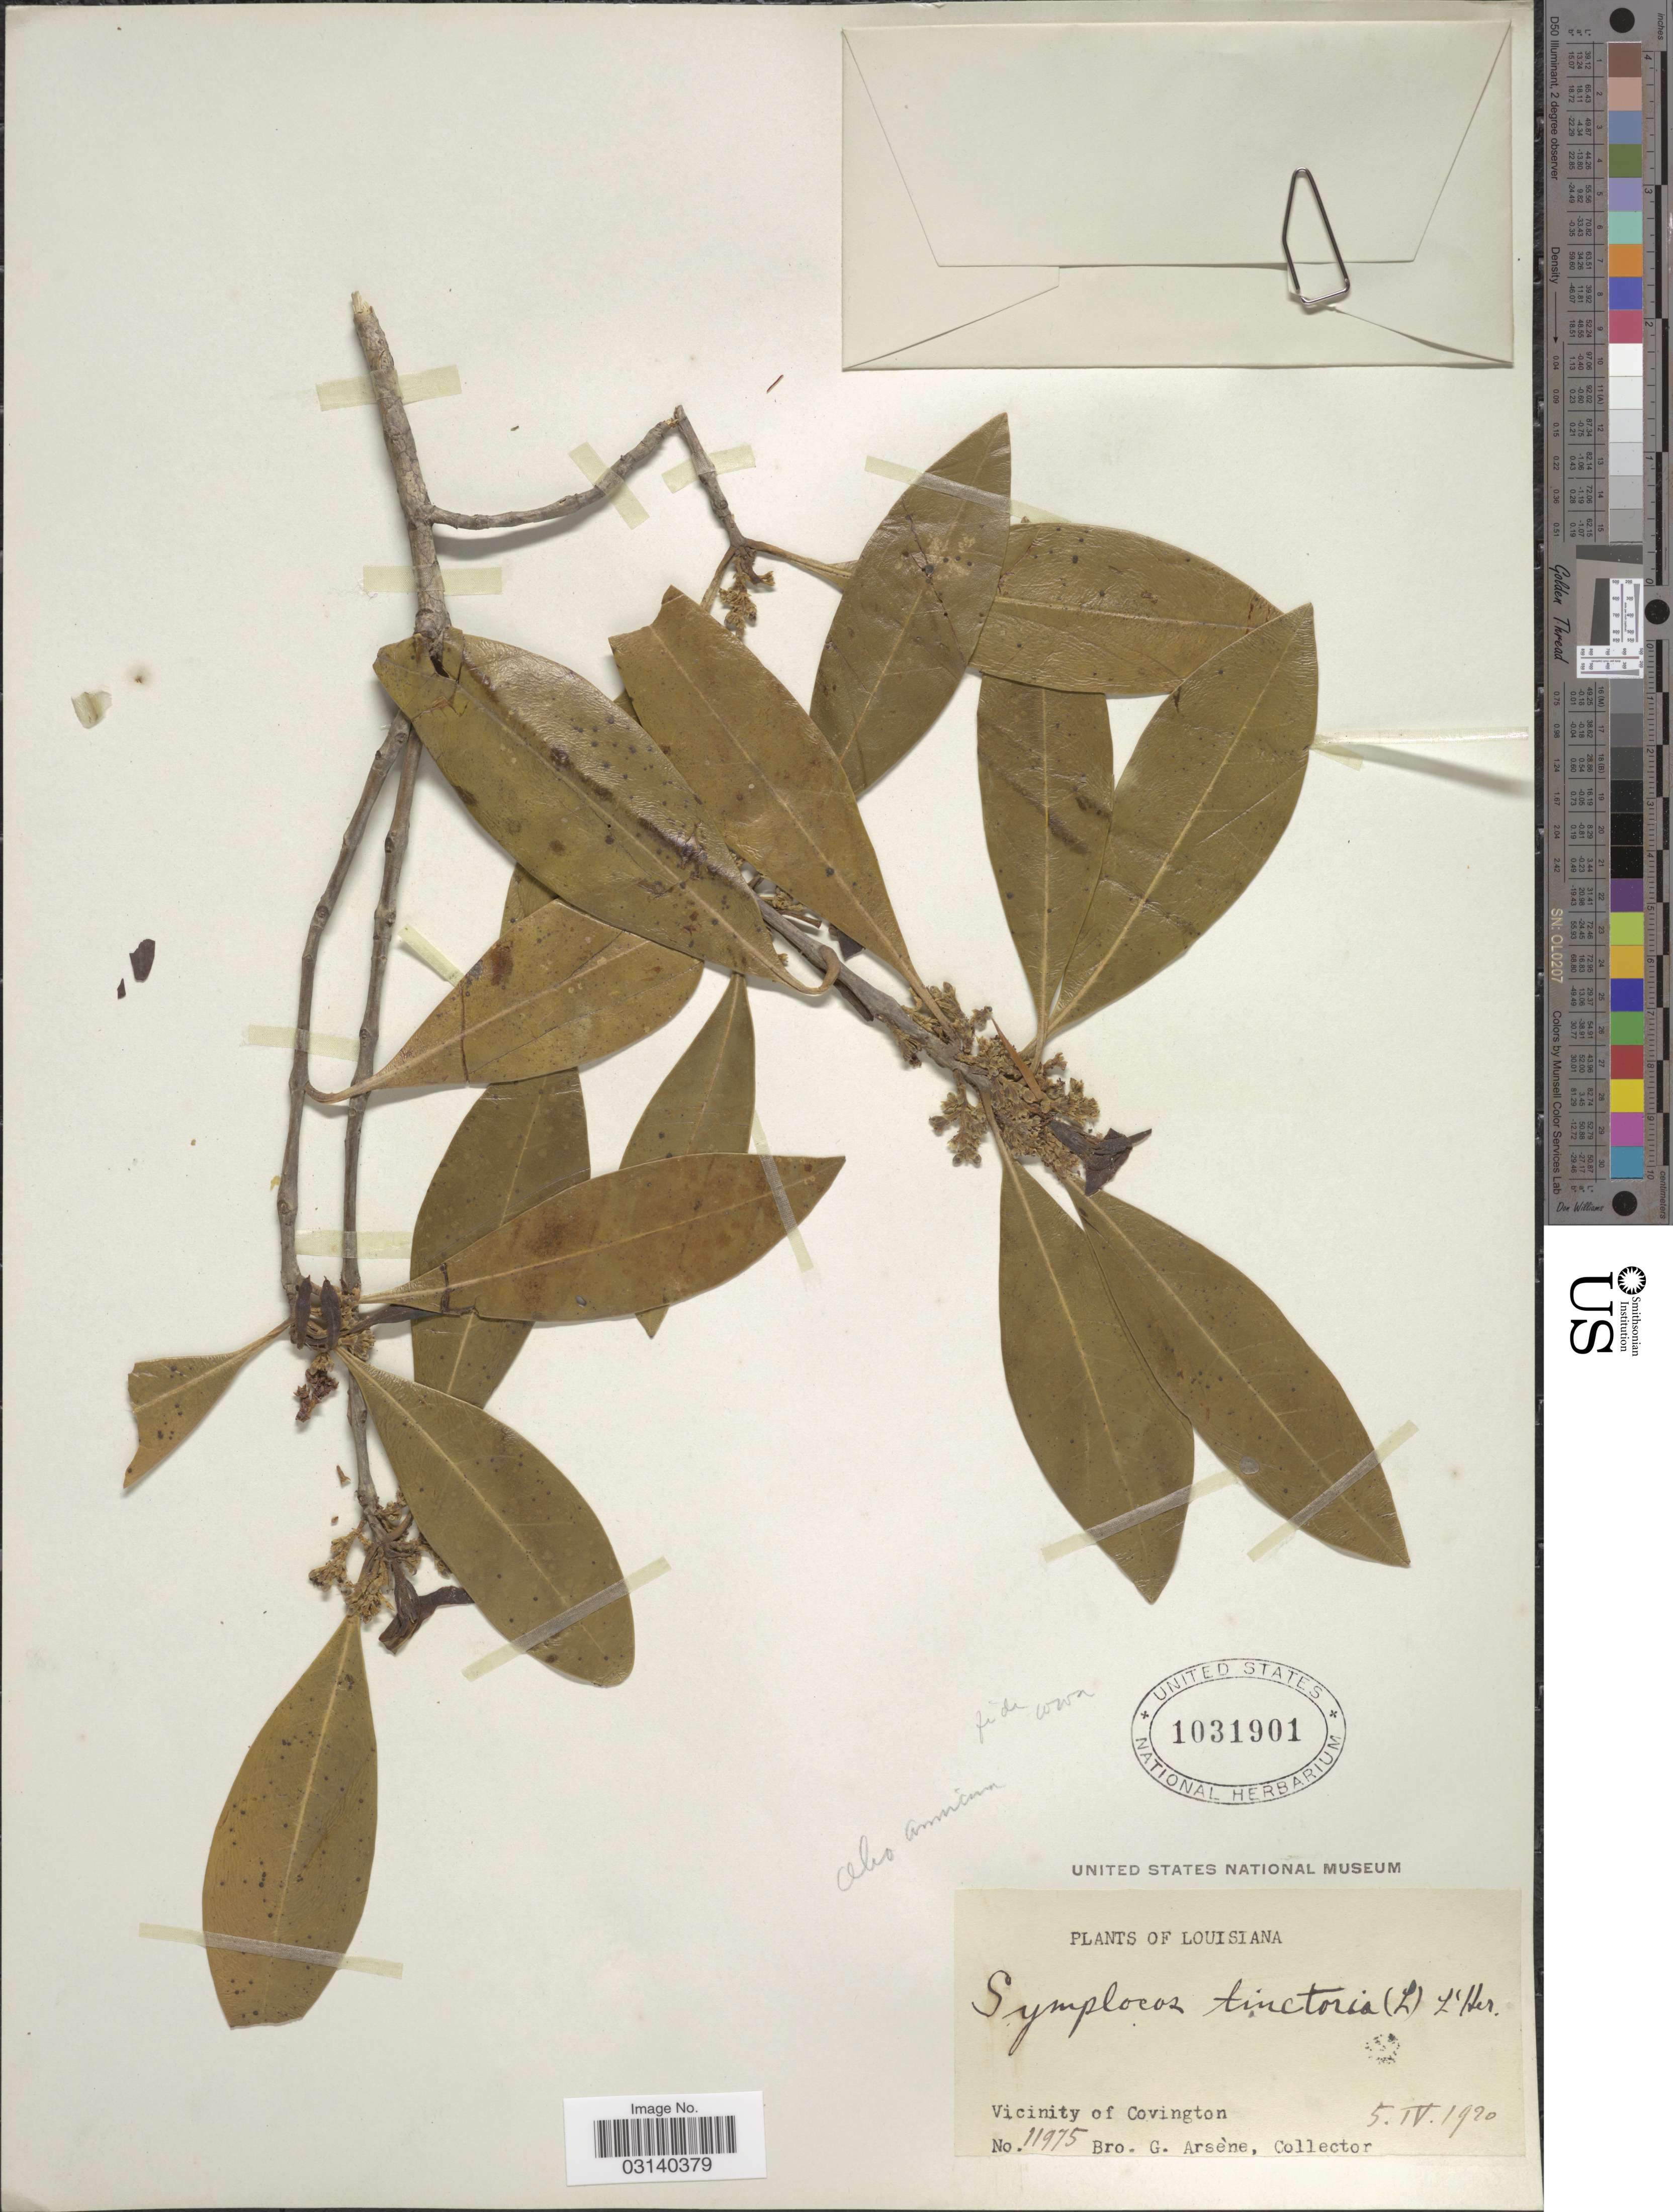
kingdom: Plantae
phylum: Tracheophyta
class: Magnoliopsida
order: Lamiales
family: Oleaceae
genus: Osmanthus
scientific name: Osmanthus americanus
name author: (L.) A. Gray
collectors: Bro. G. Arsène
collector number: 11975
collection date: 1920-04-05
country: United States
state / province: Louisiana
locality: Vicinity of Covington.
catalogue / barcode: US 1031901